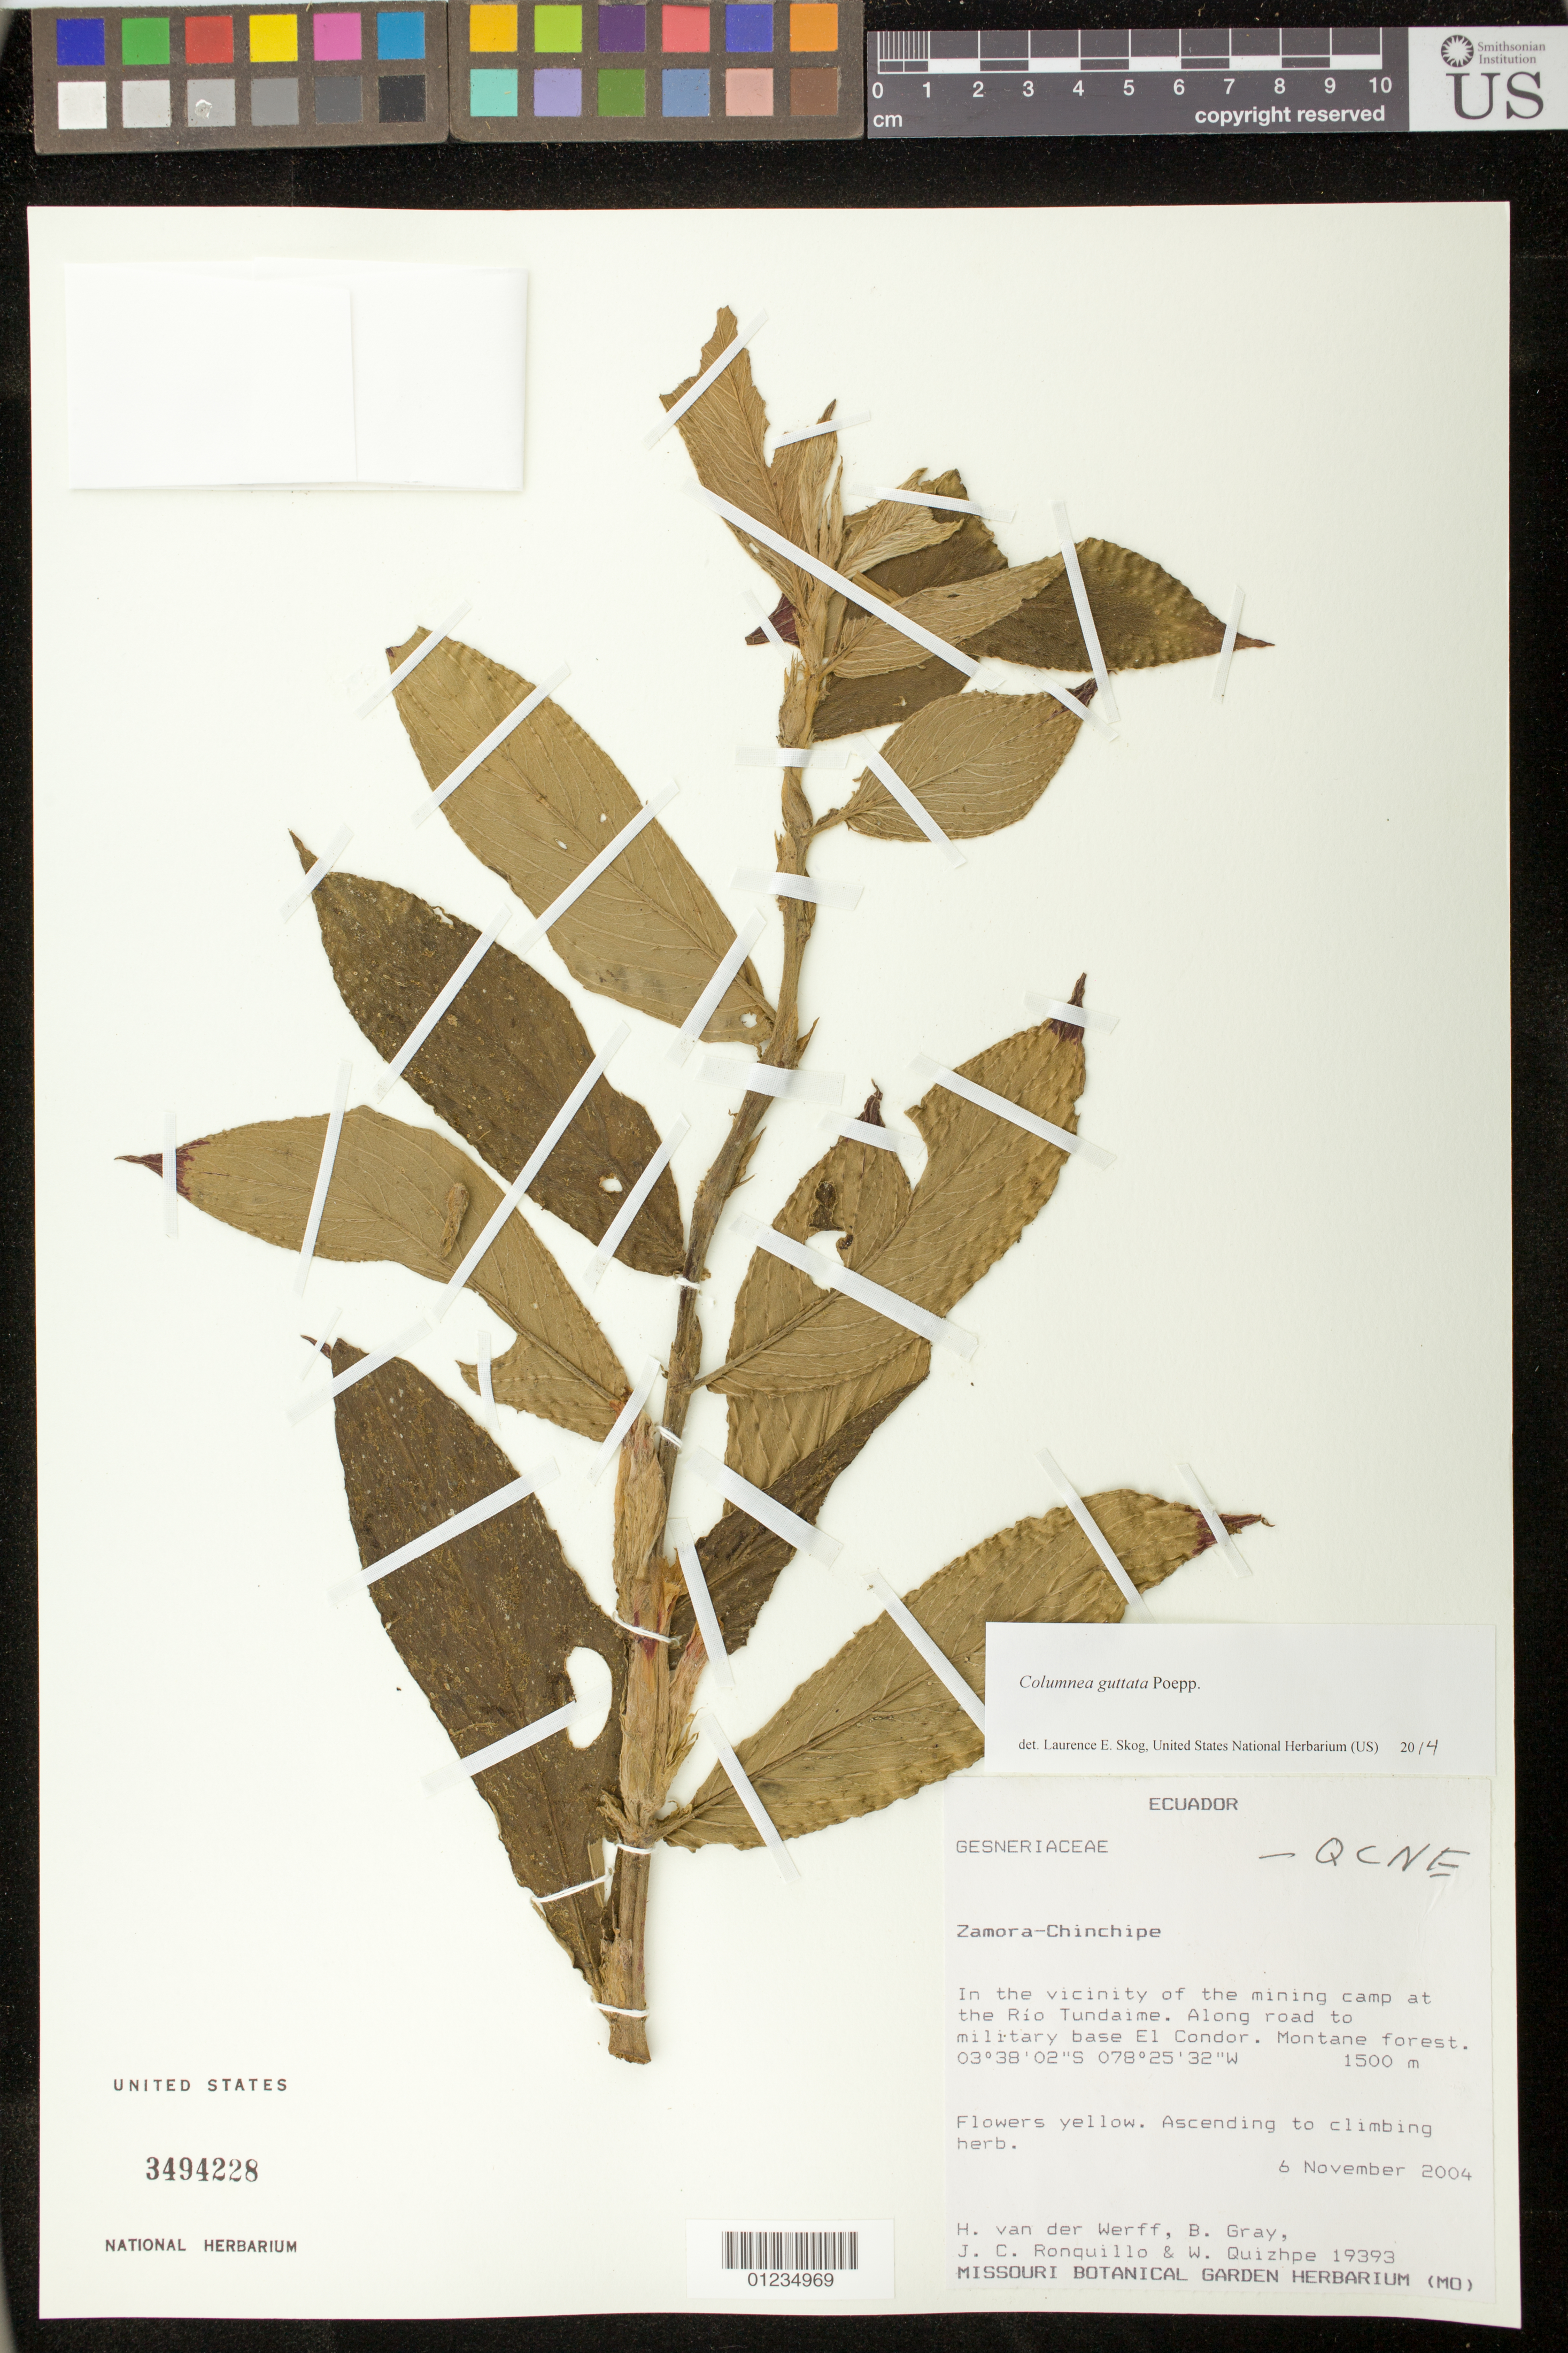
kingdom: Plantae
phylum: Tracheophyta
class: Magnoliopsida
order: Lamiales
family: Gesneriaceae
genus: Columnea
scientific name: Columnea guttata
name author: Poepp.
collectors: H. van der Werff, B. Gray, J. Ronquillo & W. Quizhpe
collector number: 19393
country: Ecuador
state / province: Zamora-Chinchipe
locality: Zamora-Chinchipe. In the vicinity of the mining camp at the Rio Tundaime. Along road to military base El Condor. Montane forest.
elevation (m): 1500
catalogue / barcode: US 3494228